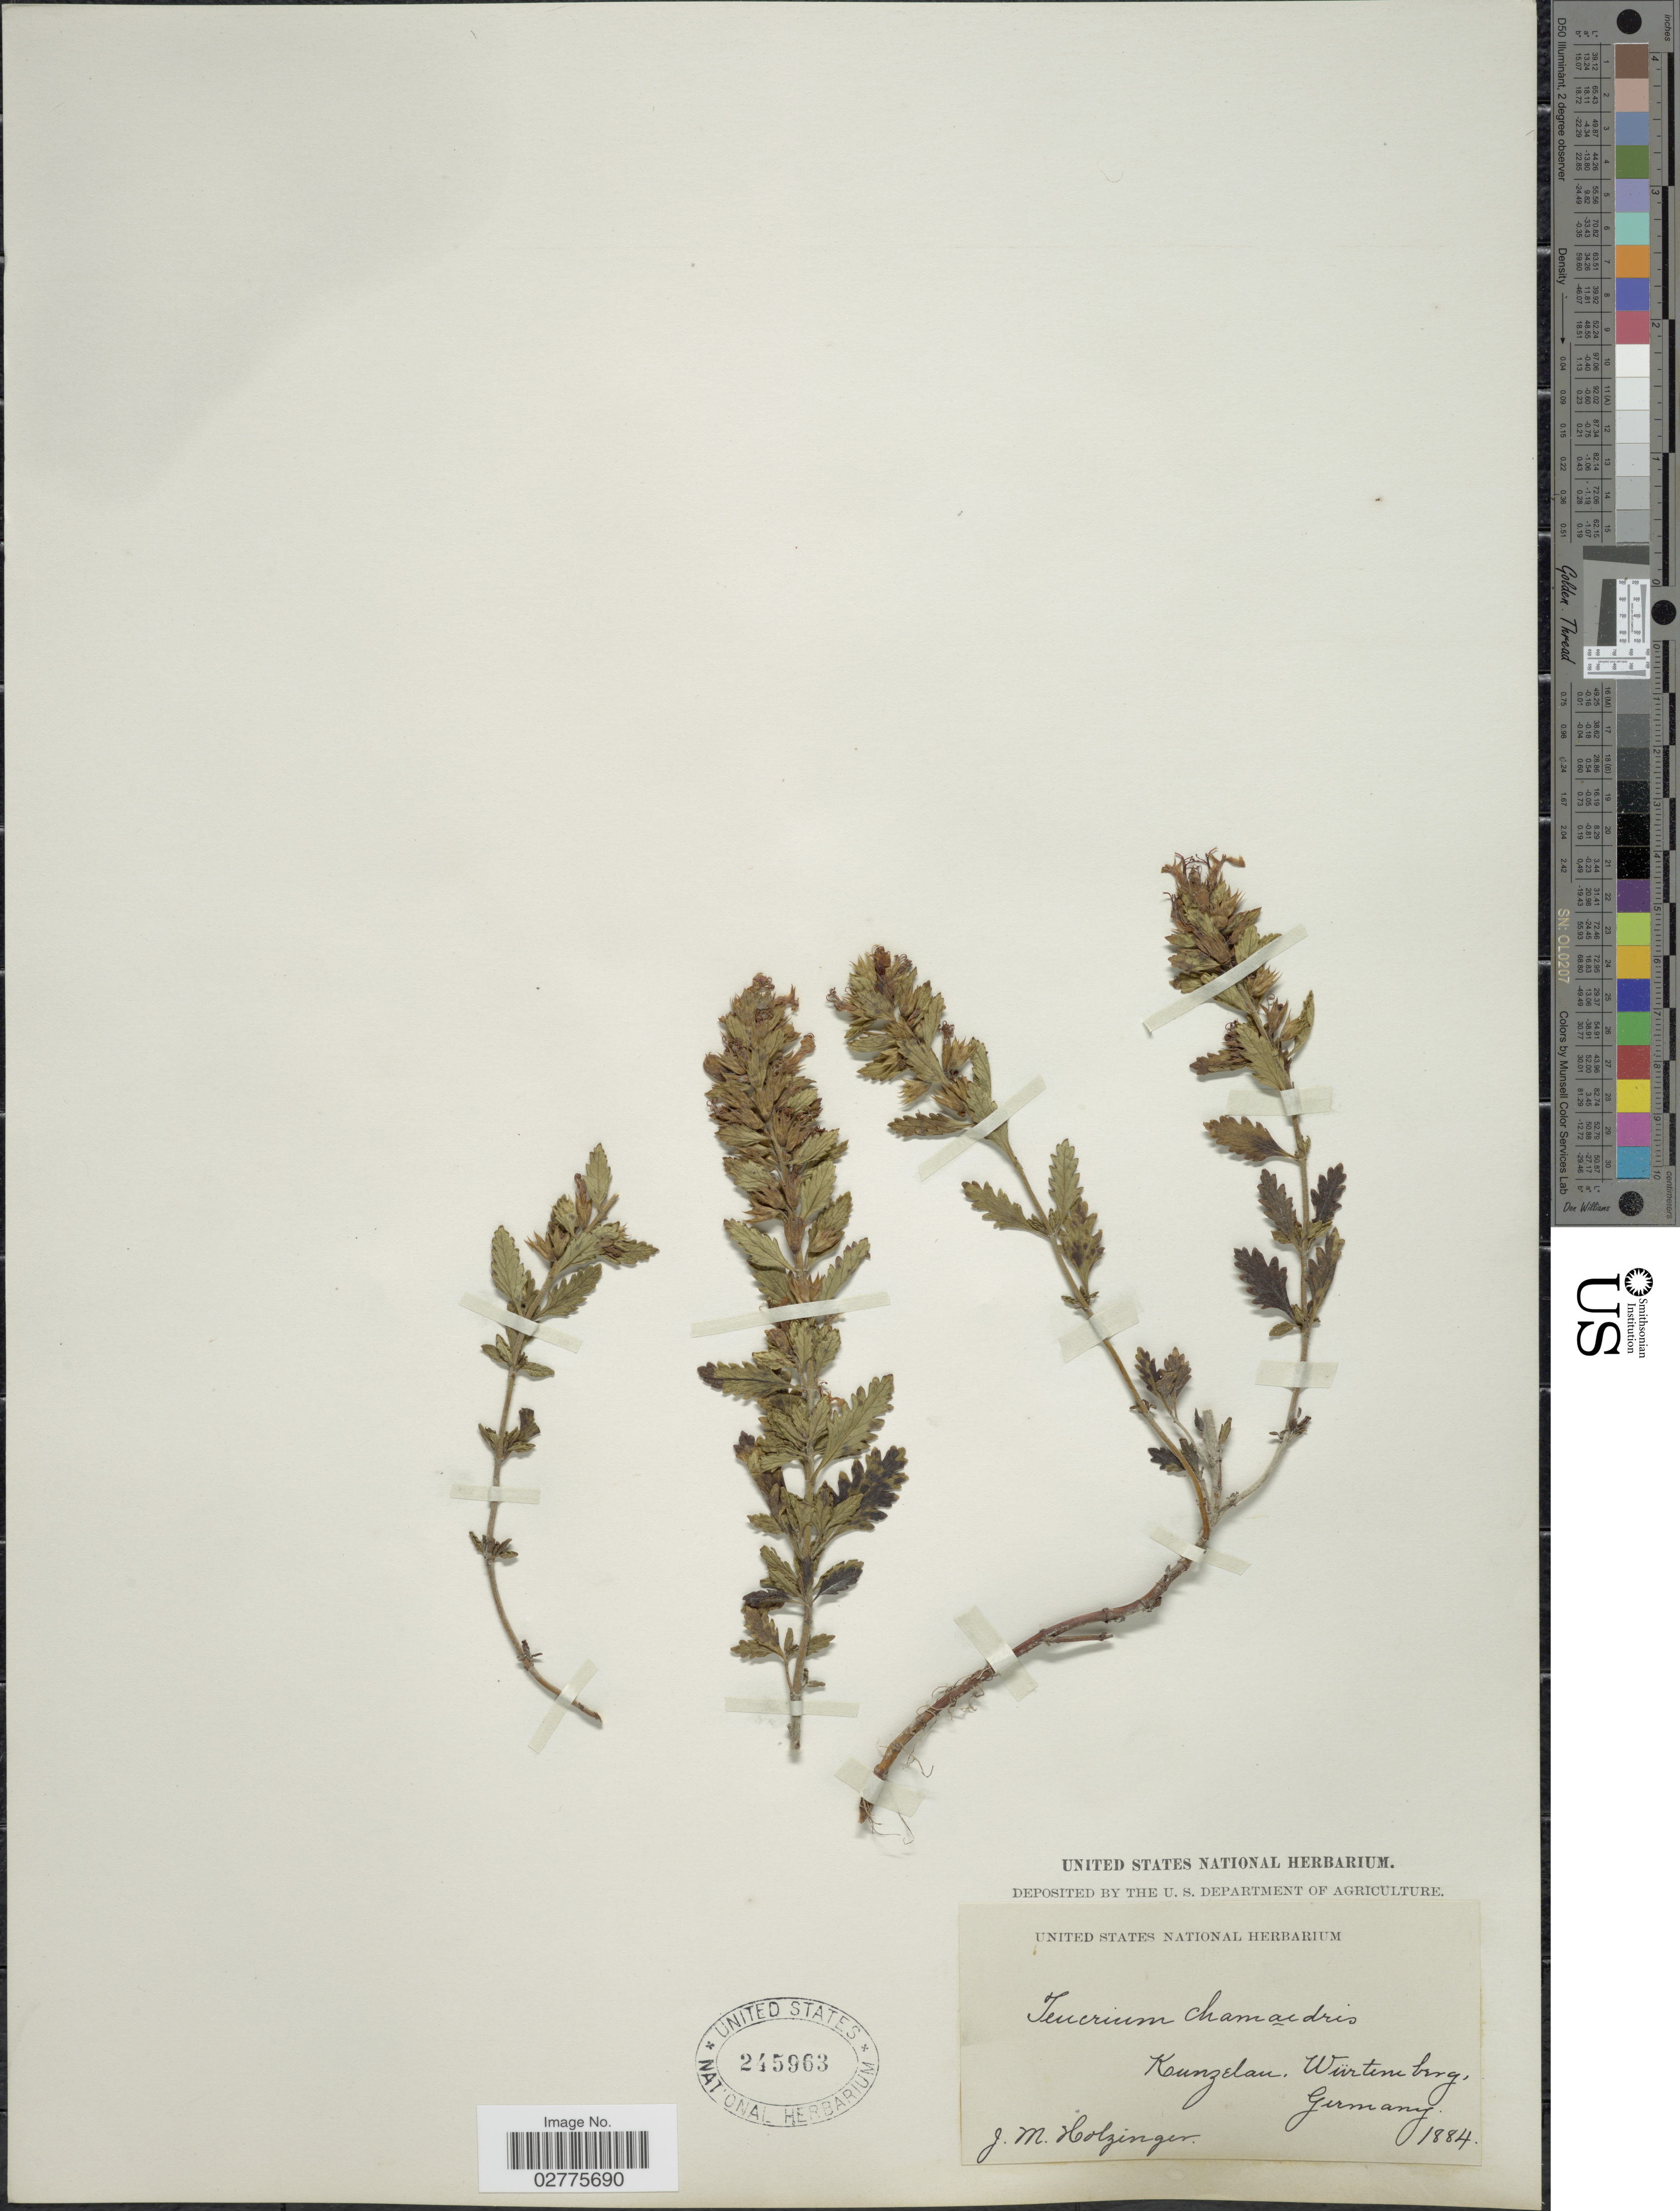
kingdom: Plantae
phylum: Tracheophyta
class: Magnoliopsida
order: Lamiales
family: Lamiaceae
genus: Teucrium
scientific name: Teucrium chamaedrys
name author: L.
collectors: J. M. Holzinger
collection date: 1884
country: Germany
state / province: Baden-Württemberg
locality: Kunzelau, Würtemberg.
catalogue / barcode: US 245963